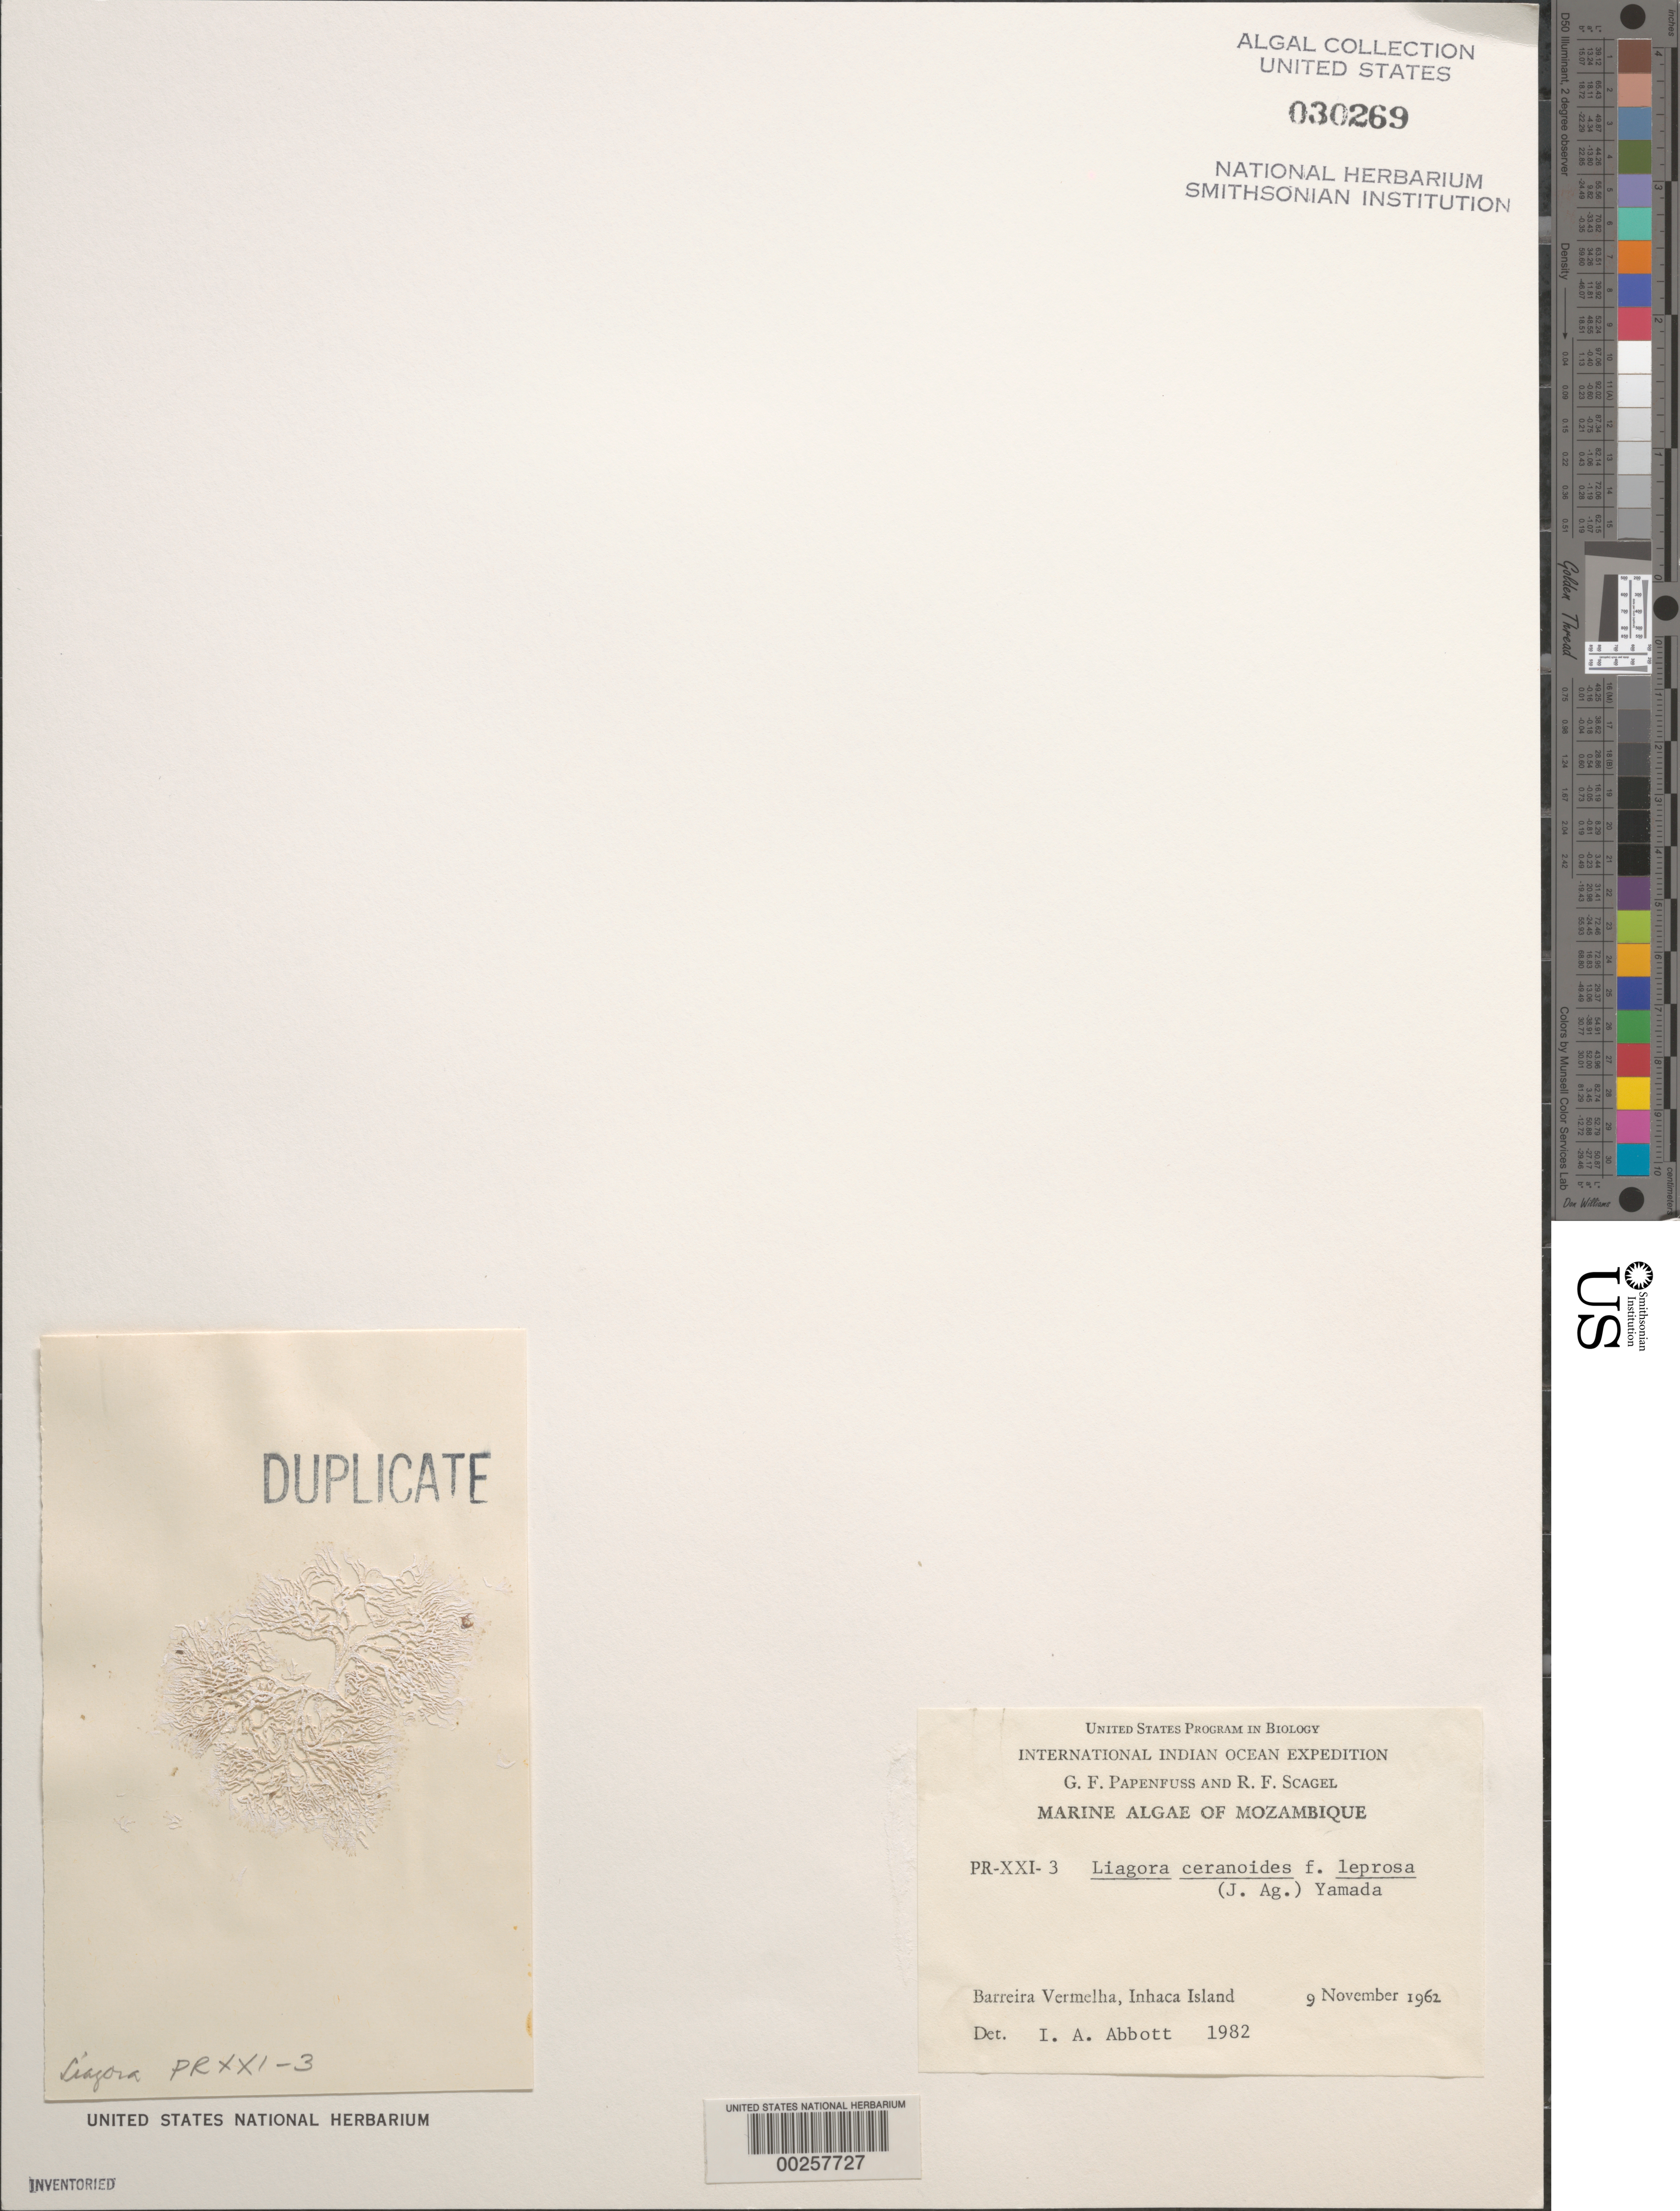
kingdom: Plantae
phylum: Rhodophyta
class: Florideophyceae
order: Nemaliales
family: Liagoraceae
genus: Liagora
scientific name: Liagora ceranoides f. leprosa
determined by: Abbott, Isabella A.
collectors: G. Papenfuss & R. F. Scagel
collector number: PR-XXI-3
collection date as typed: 09 Nov 1962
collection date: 1962-11-09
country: Mozambique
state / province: Maputo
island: Inhaca Island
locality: Barreira Vermelha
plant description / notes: International Indian Ocean Expedition, 1962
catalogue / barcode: US 30269